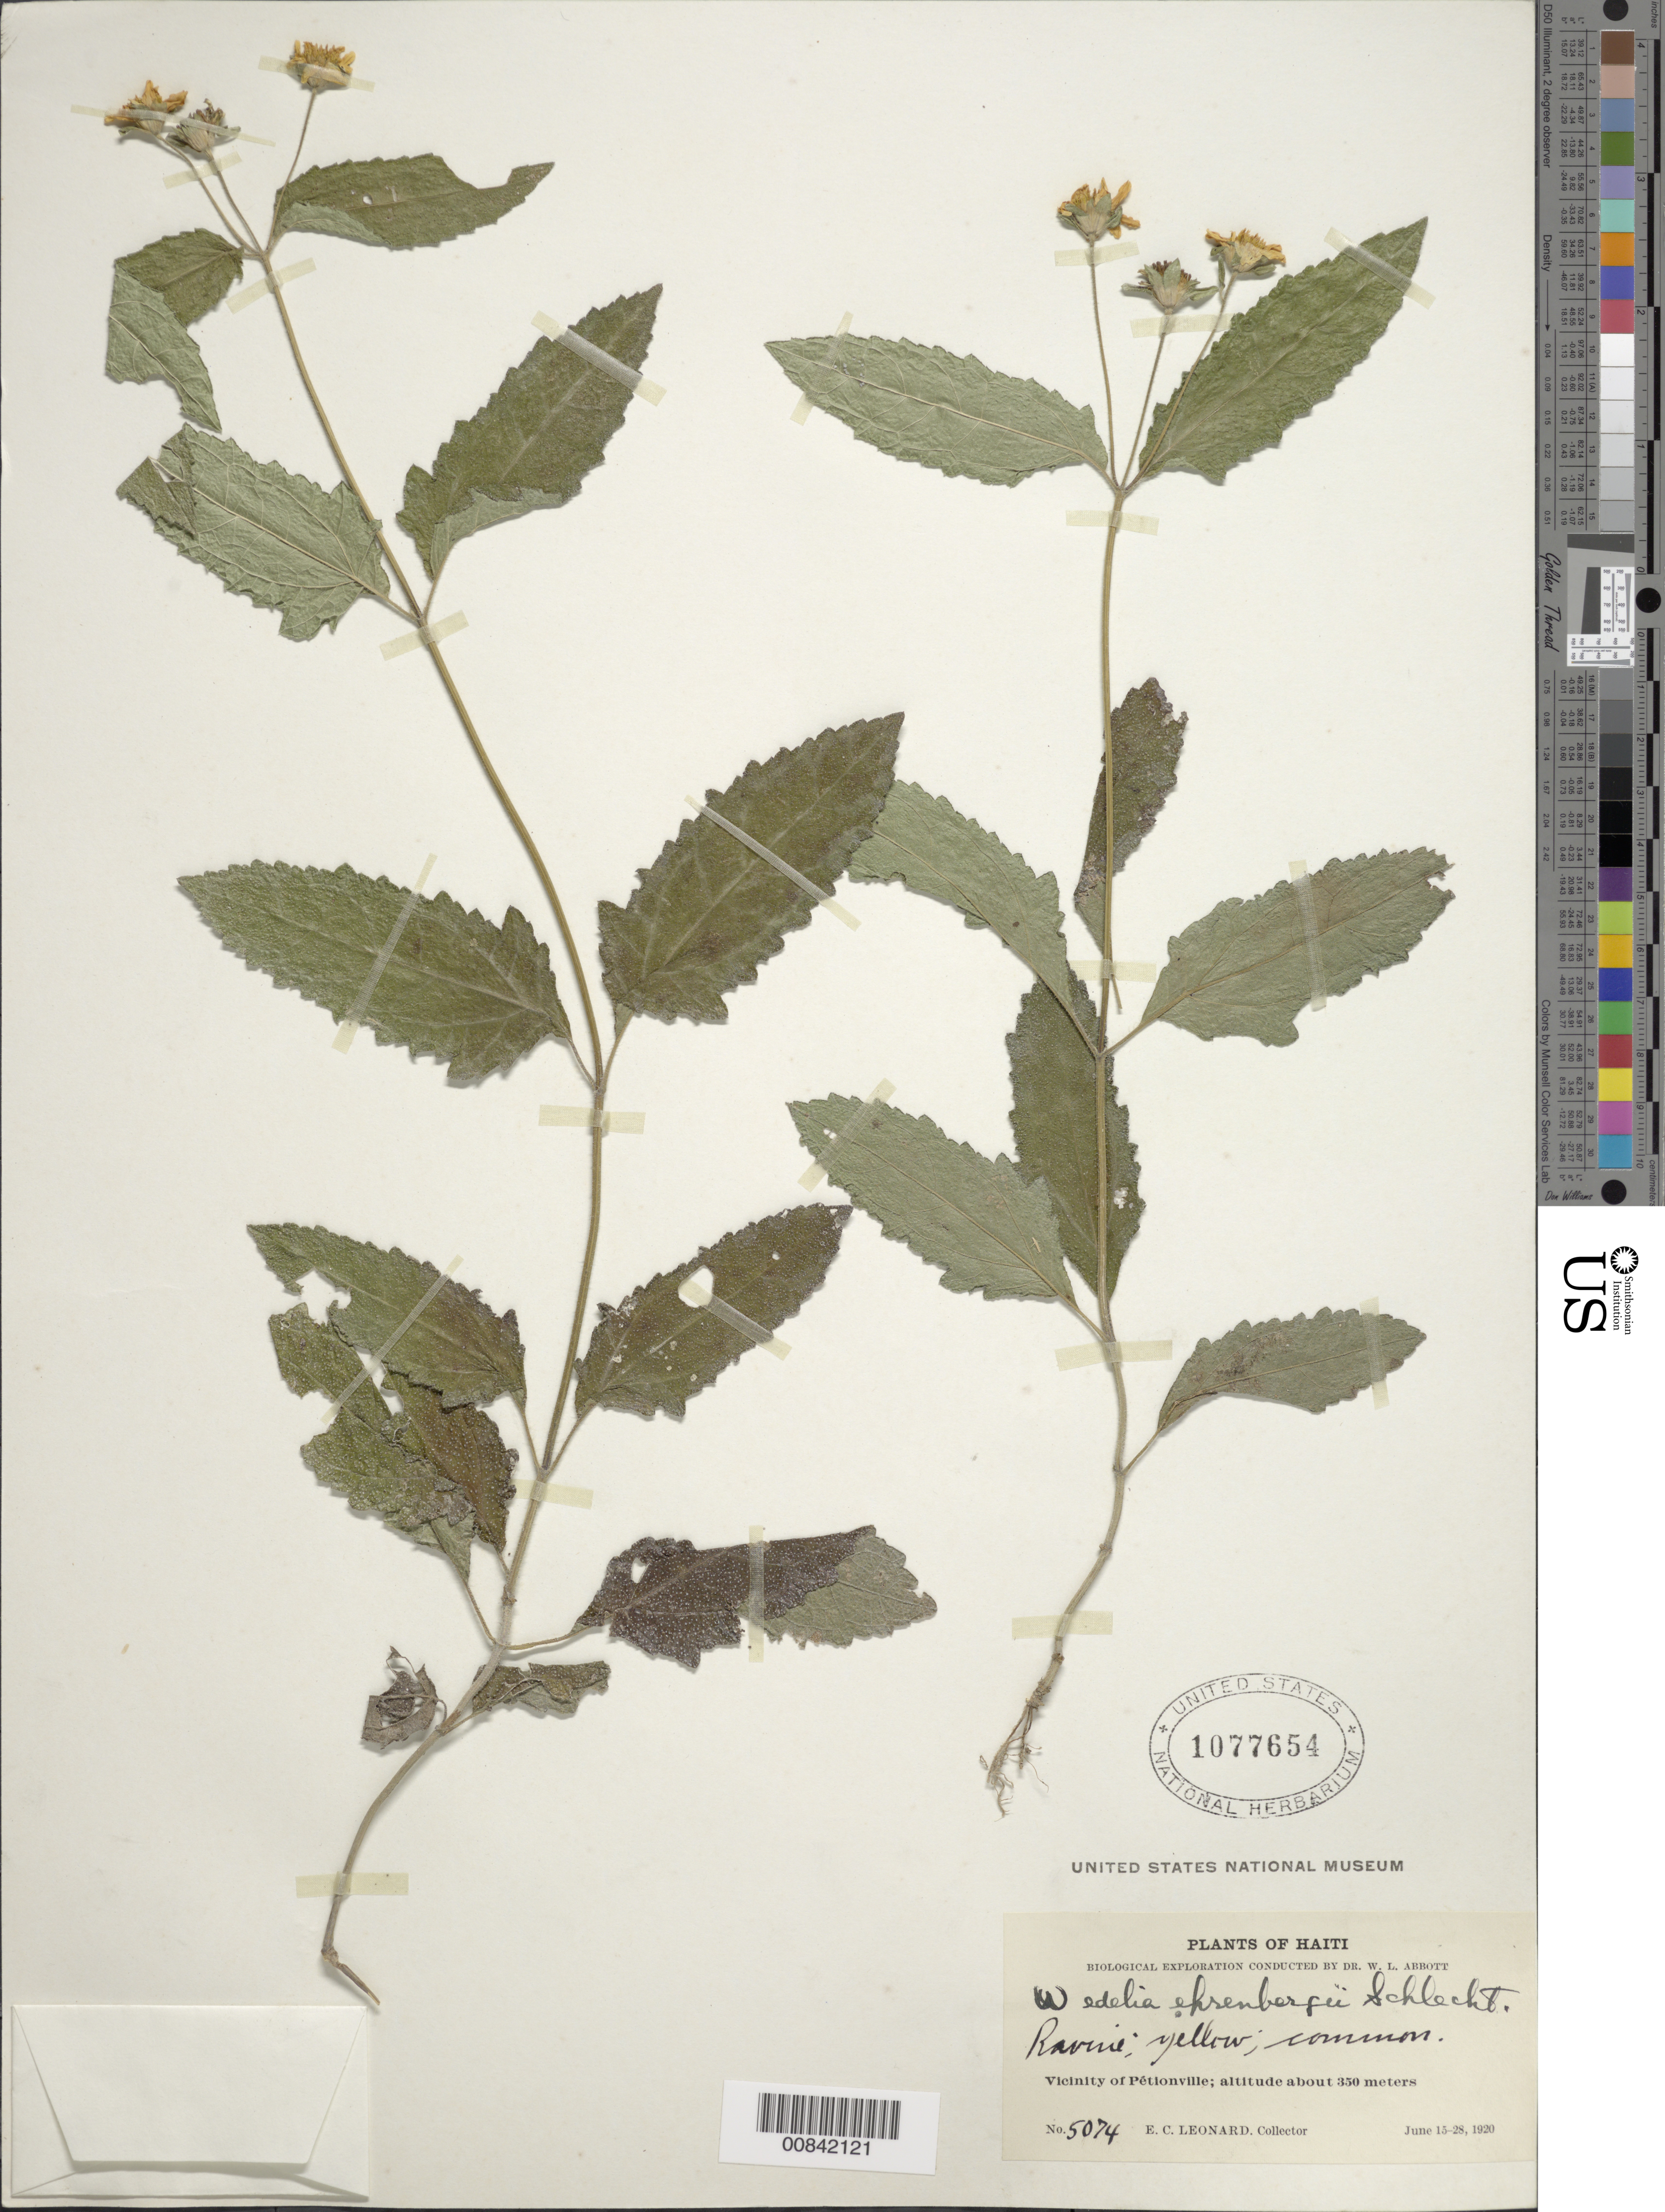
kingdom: Plantae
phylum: Tracheophyta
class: Magnoliopsida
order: Asterales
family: Asteraceae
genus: Wedelia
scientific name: Wedelia ehrenbergii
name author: Less.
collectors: E. C. Leonard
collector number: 5074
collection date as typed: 15 Jun 1920 to 28 Jun 1920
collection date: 1920-06-15/1920-06-28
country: Haiti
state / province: Ouest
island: Hispaniola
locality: Vicinity of Pétionville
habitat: Ravine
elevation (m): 350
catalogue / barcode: US 1077654